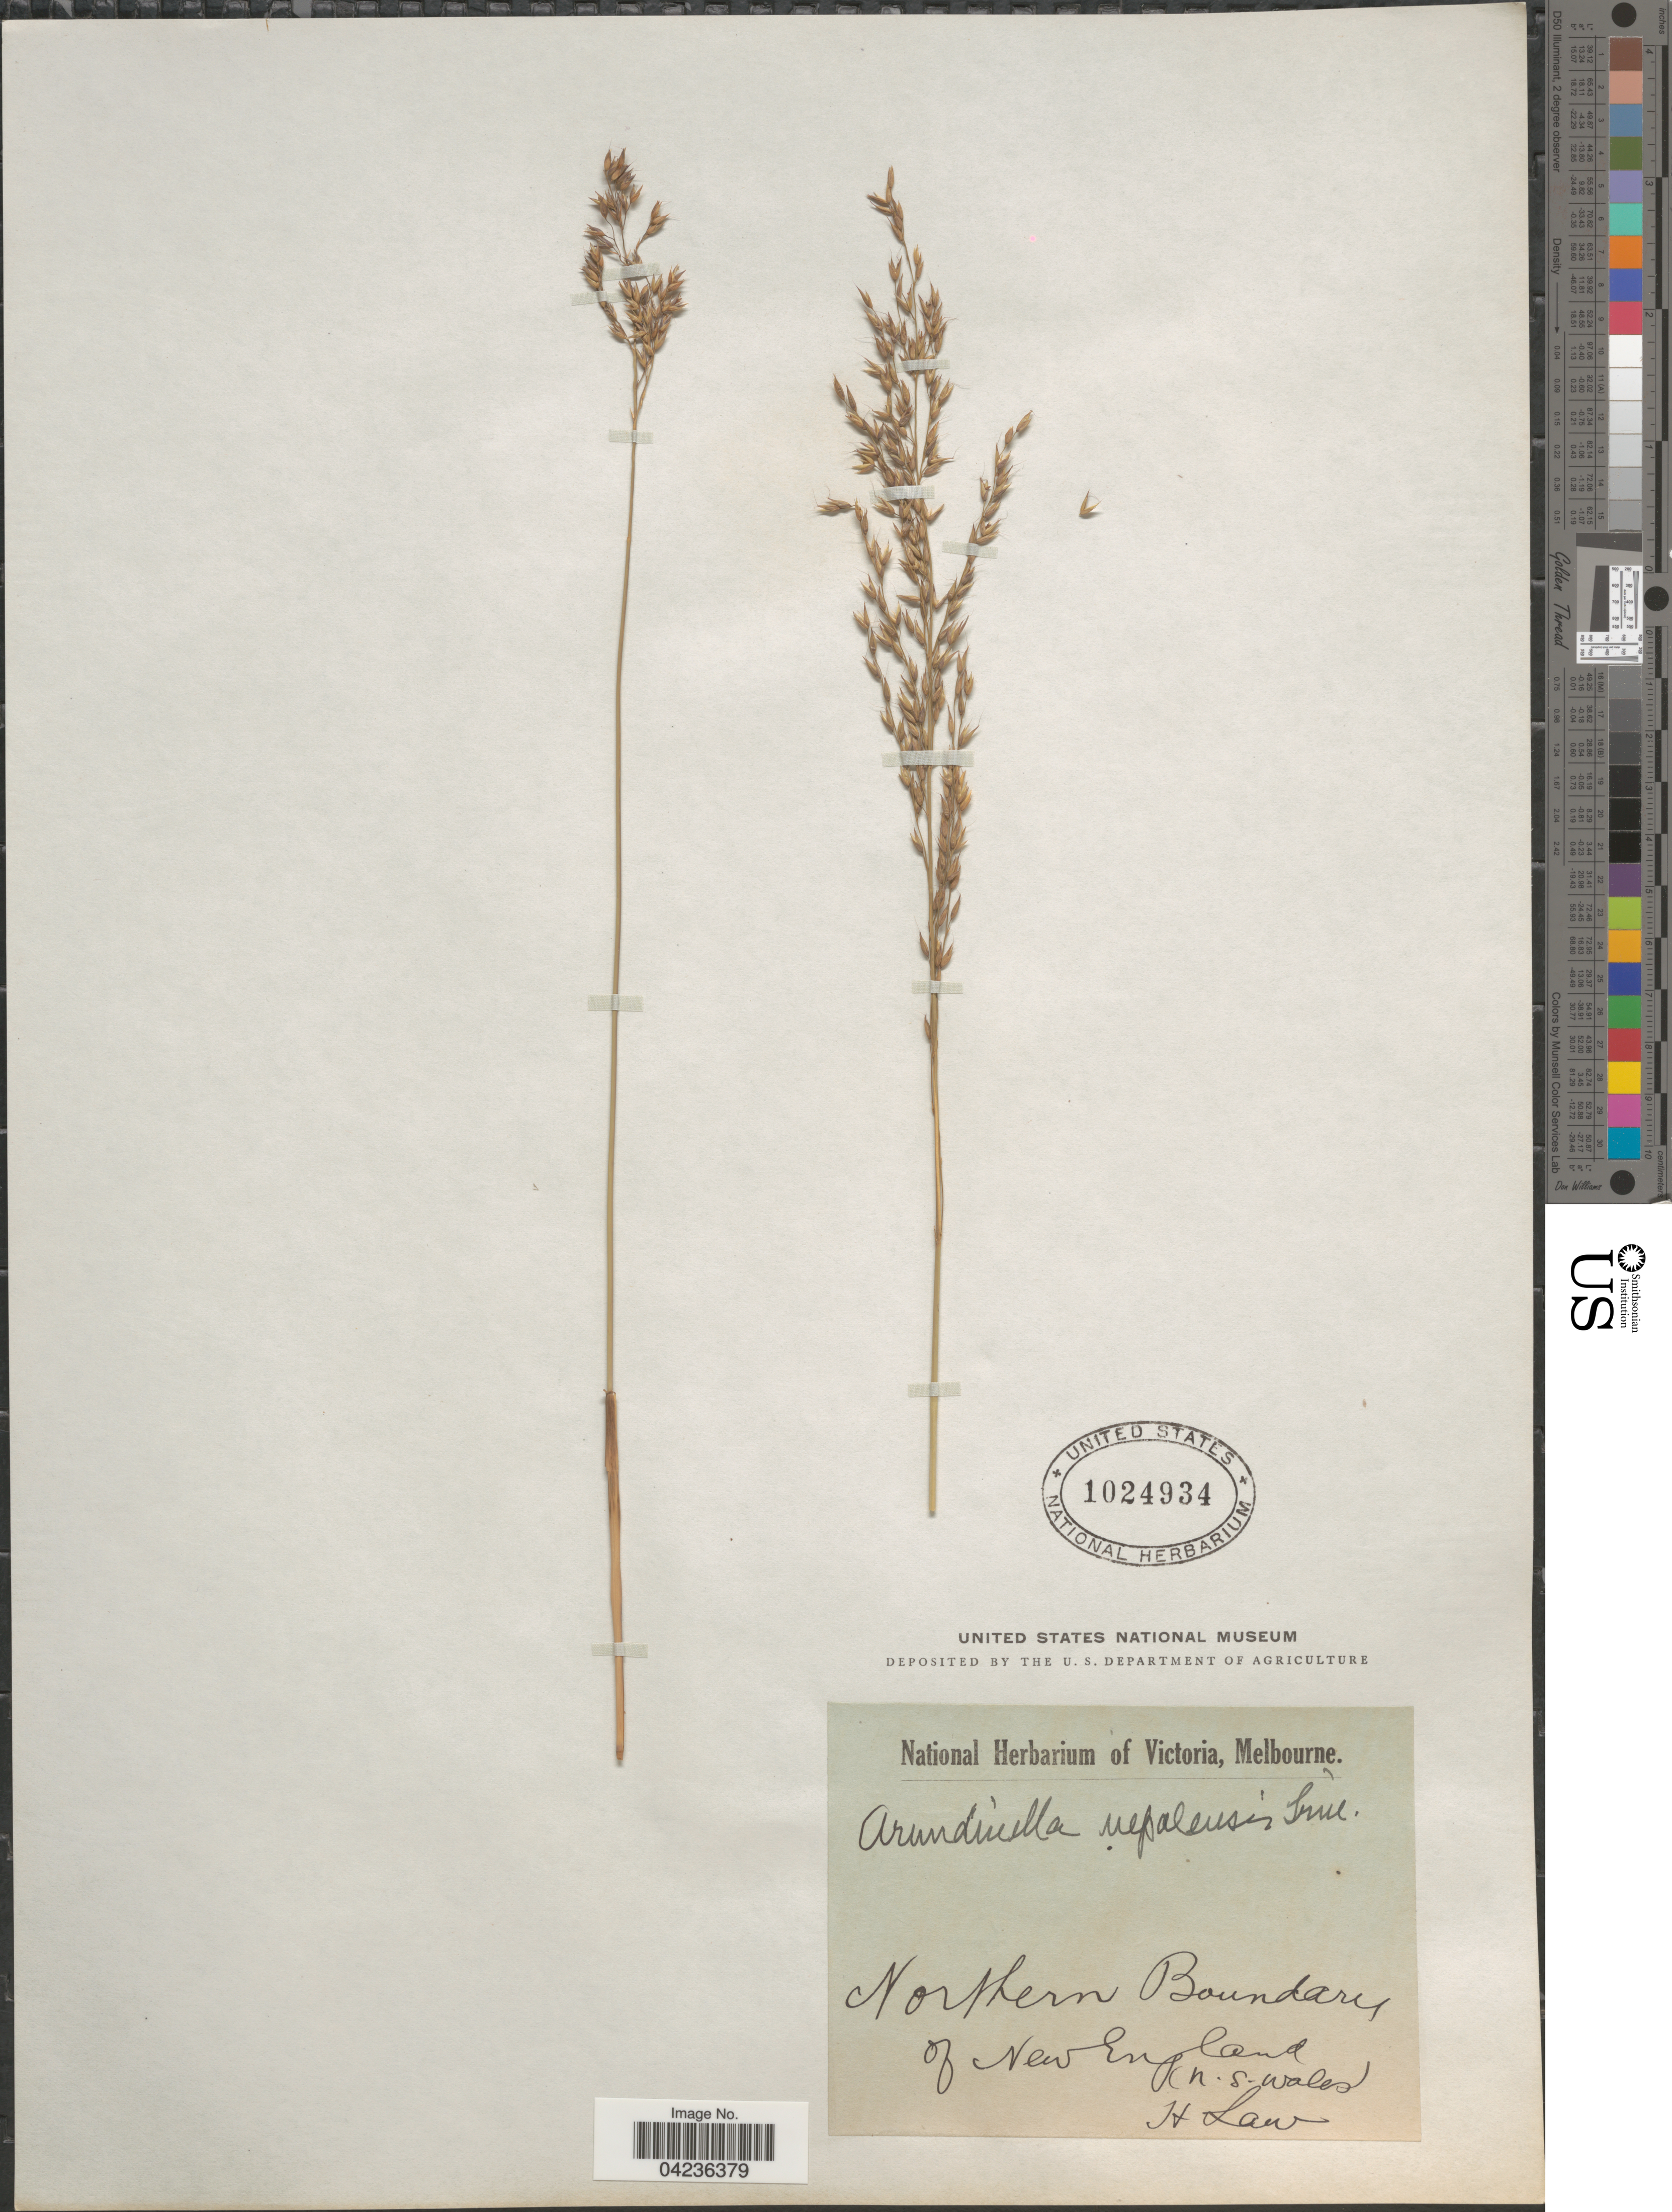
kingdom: Plantae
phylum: Tracheophyta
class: Liliopsida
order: Poales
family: Poaceae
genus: Arundinella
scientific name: Arundinella nepalensis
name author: Trin.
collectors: H. Laus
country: Australia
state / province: New South Wales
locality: Northern Boundary of New England (N. S. Wales).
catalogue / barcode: US 1024934